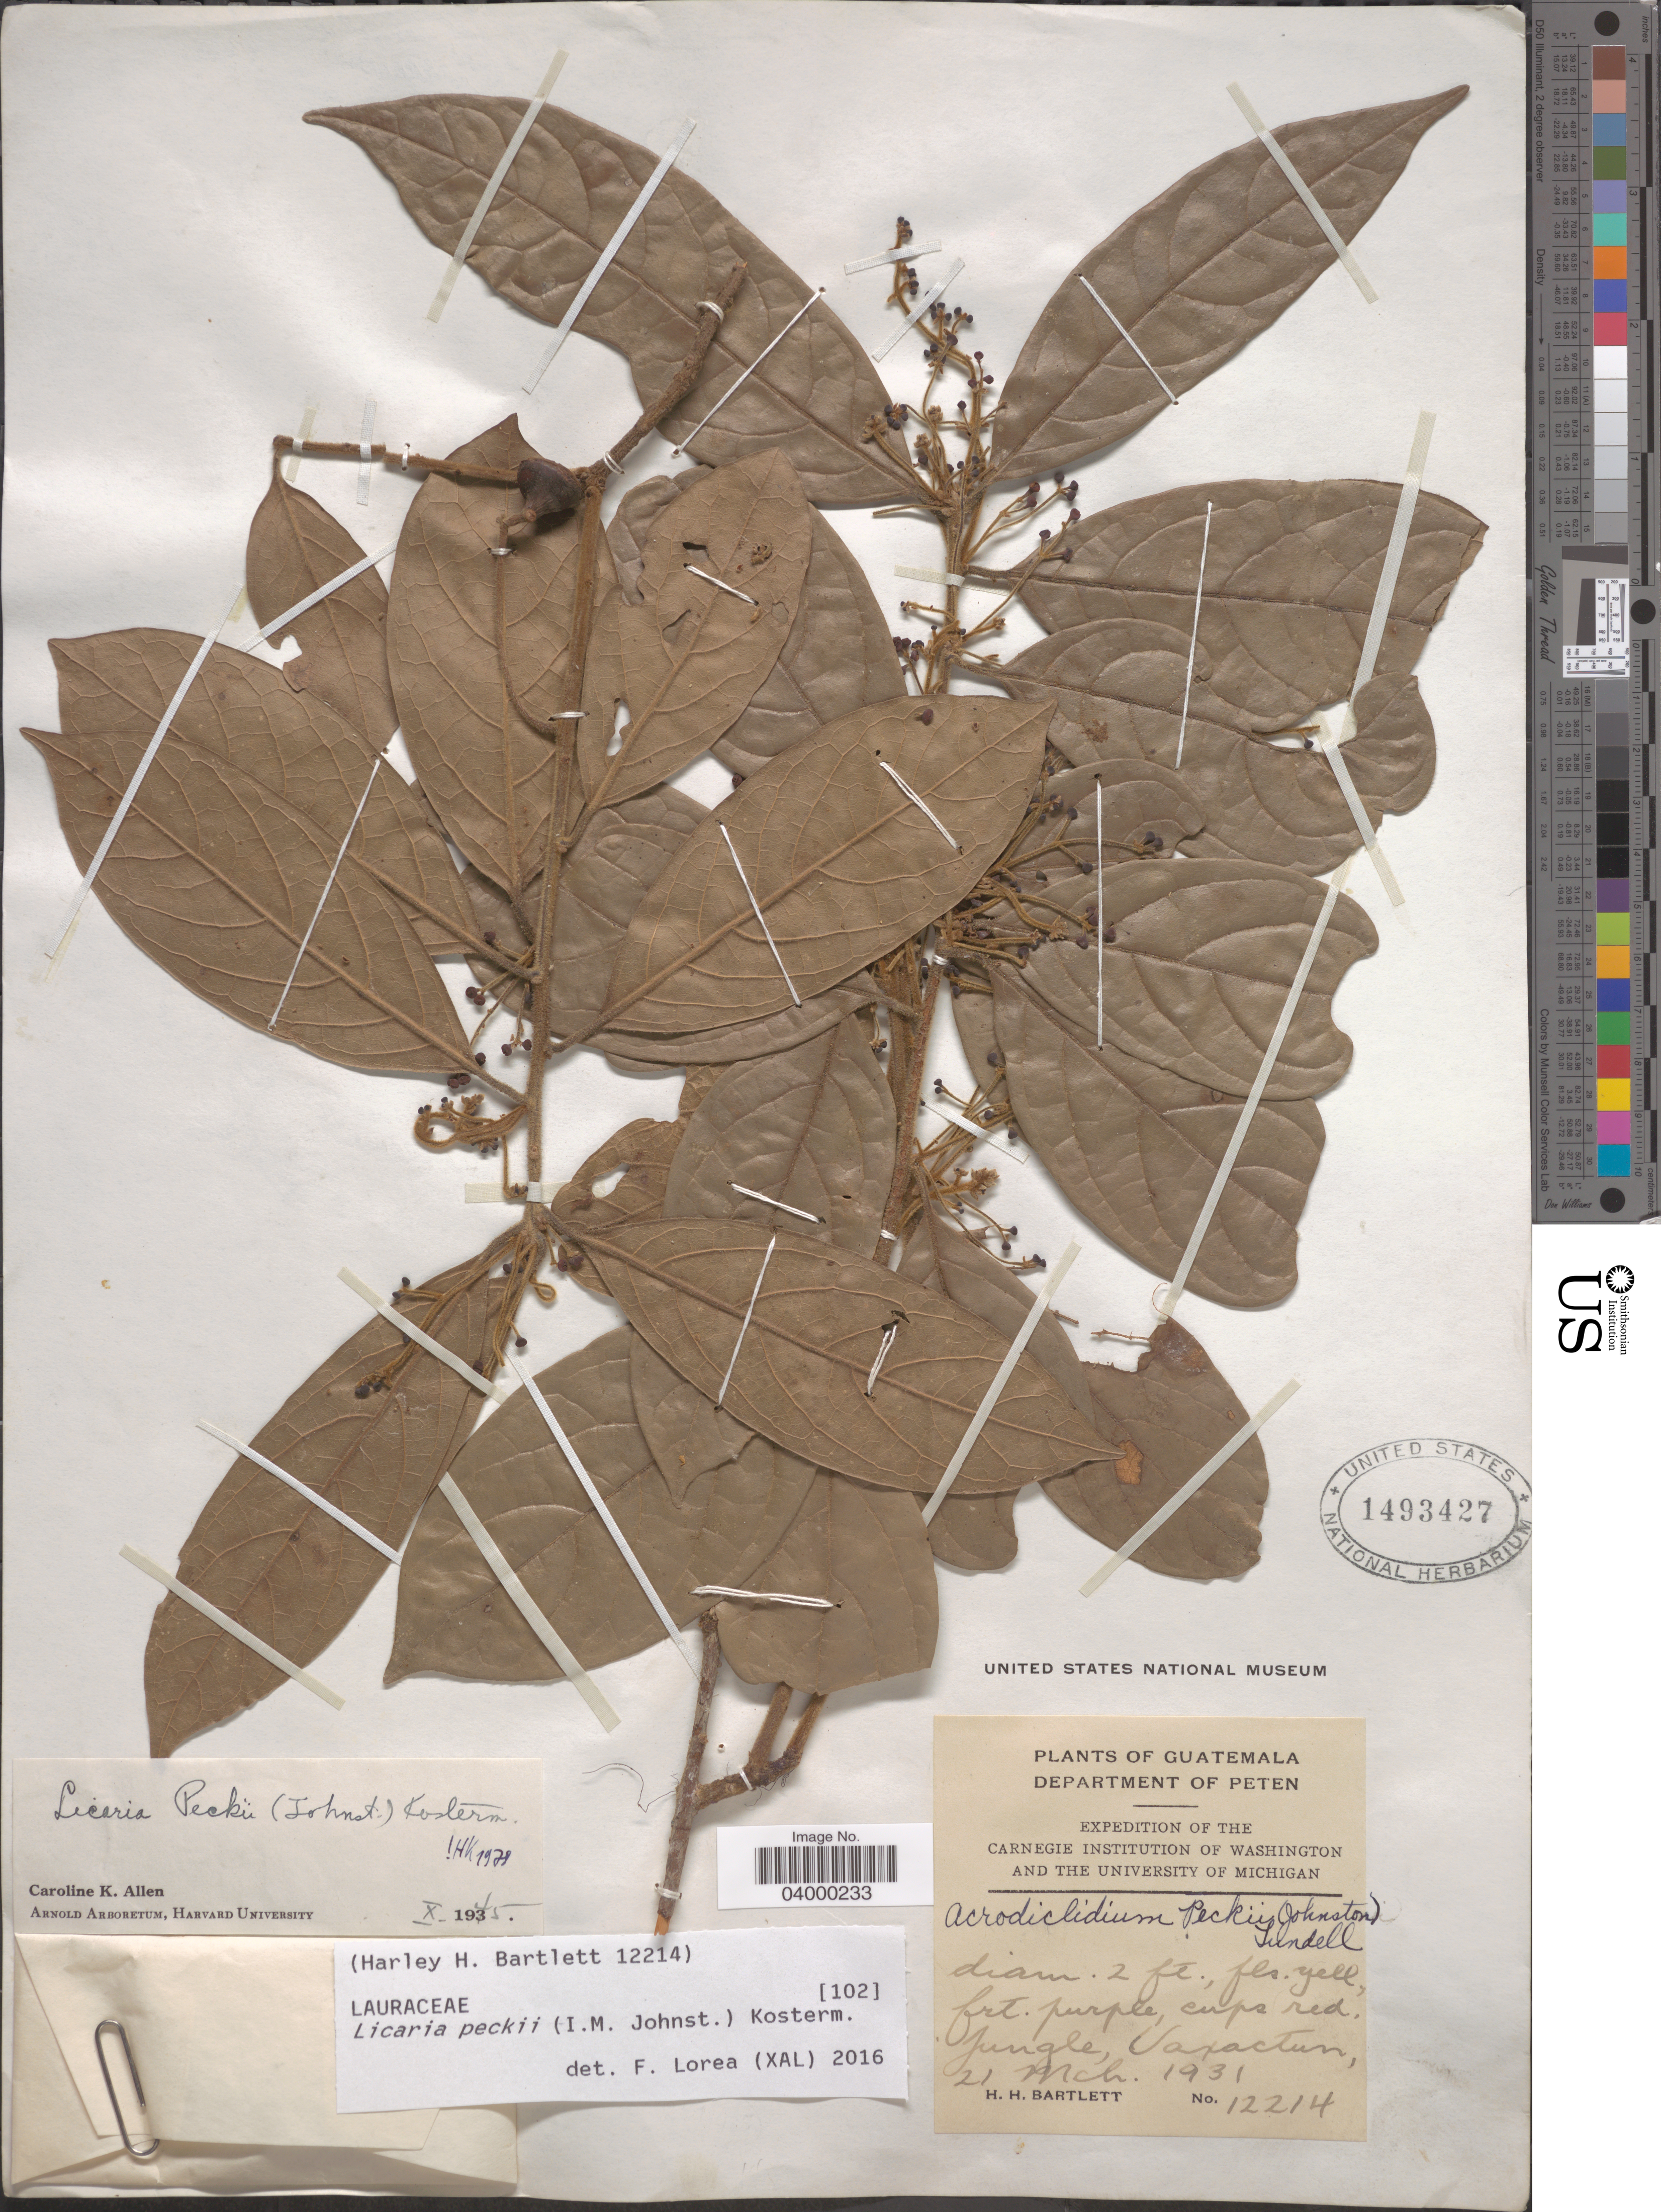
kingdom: Plantae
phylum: Tracheophyta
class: Magnoliopsida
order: Laurales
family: Lauraceae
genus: Licaria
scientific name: Licaria peckii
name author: (I.M. Johnst.) Kosterm.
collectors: H. H. Bartlett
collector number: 12214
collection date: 1931-03-21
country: Guatemala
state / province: El Peten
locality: Department of Peten. Jungle, Uaxactun.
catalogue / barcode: US 1493427